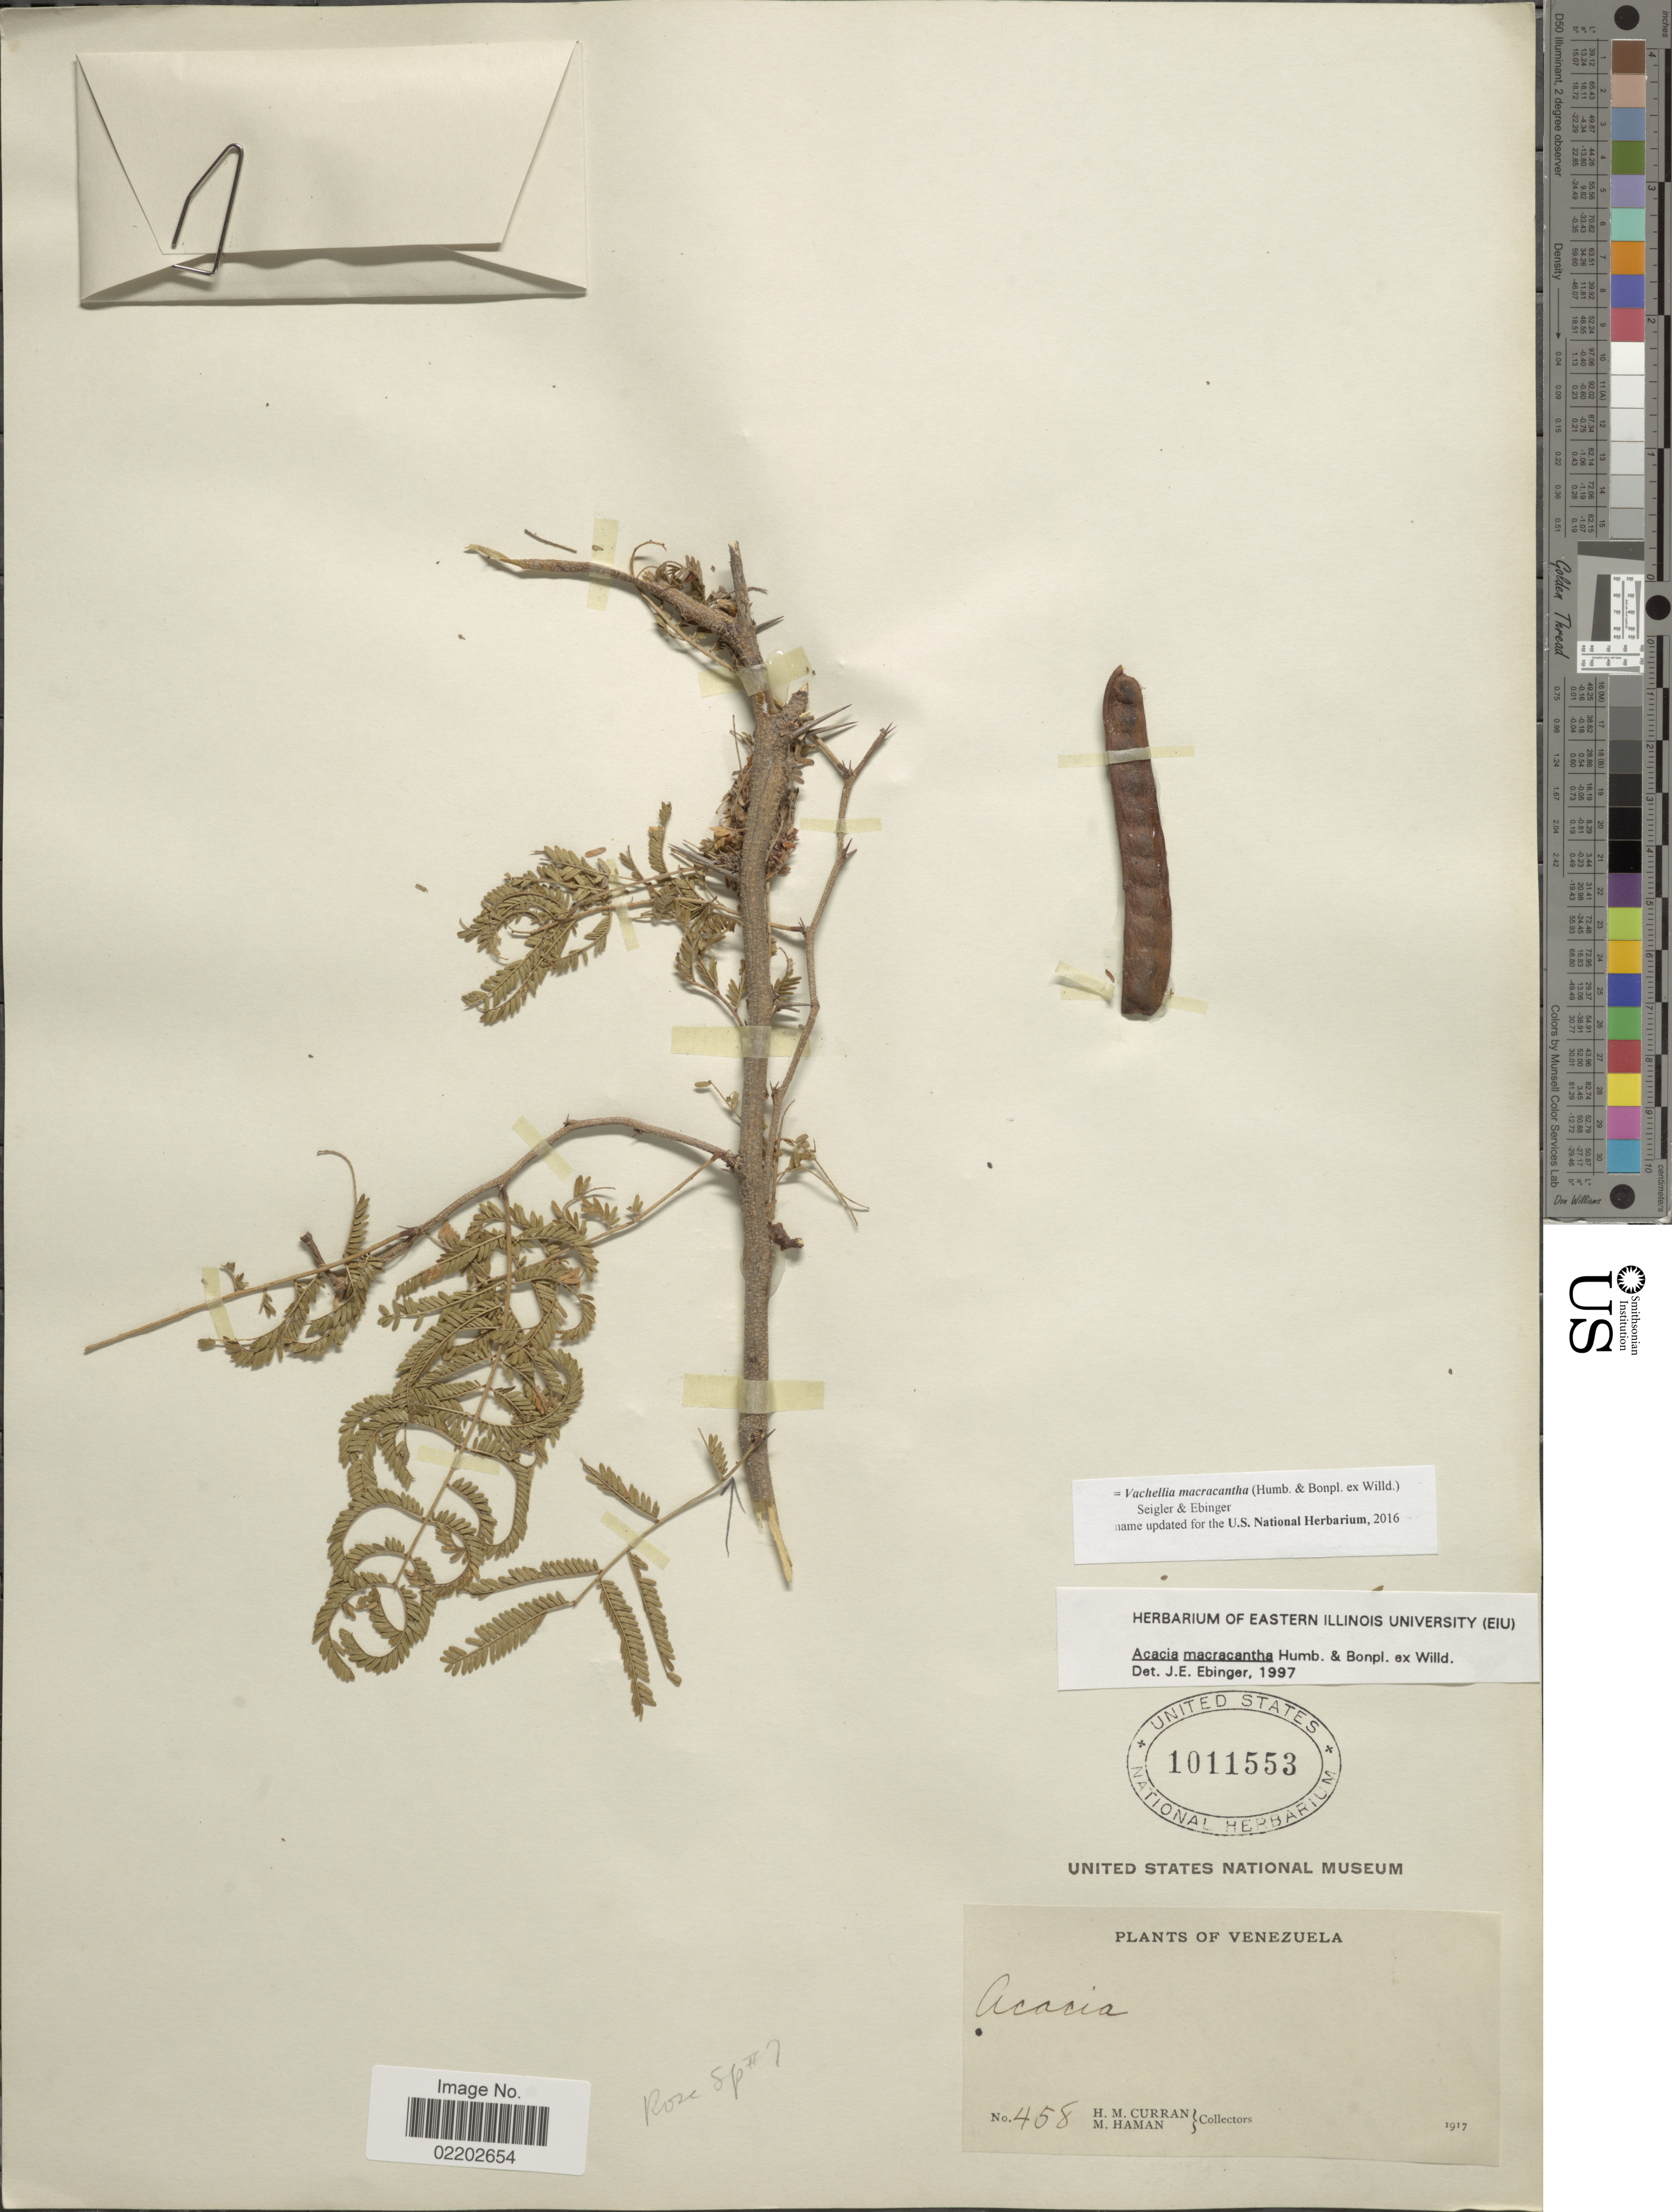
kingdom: Plantae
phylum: Tracheophyta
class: Magnoliopsida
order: Fabales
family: Fabaceae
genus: Vachellia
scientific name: Vachellia macracantha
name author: (Humb. & Bonpl. ex Willd.) Seigler & Ebinger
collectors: H. M. Curran & H. Haman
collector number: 458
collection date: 1917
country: Venezuela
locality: Venezuela.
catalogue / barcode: US 1011553